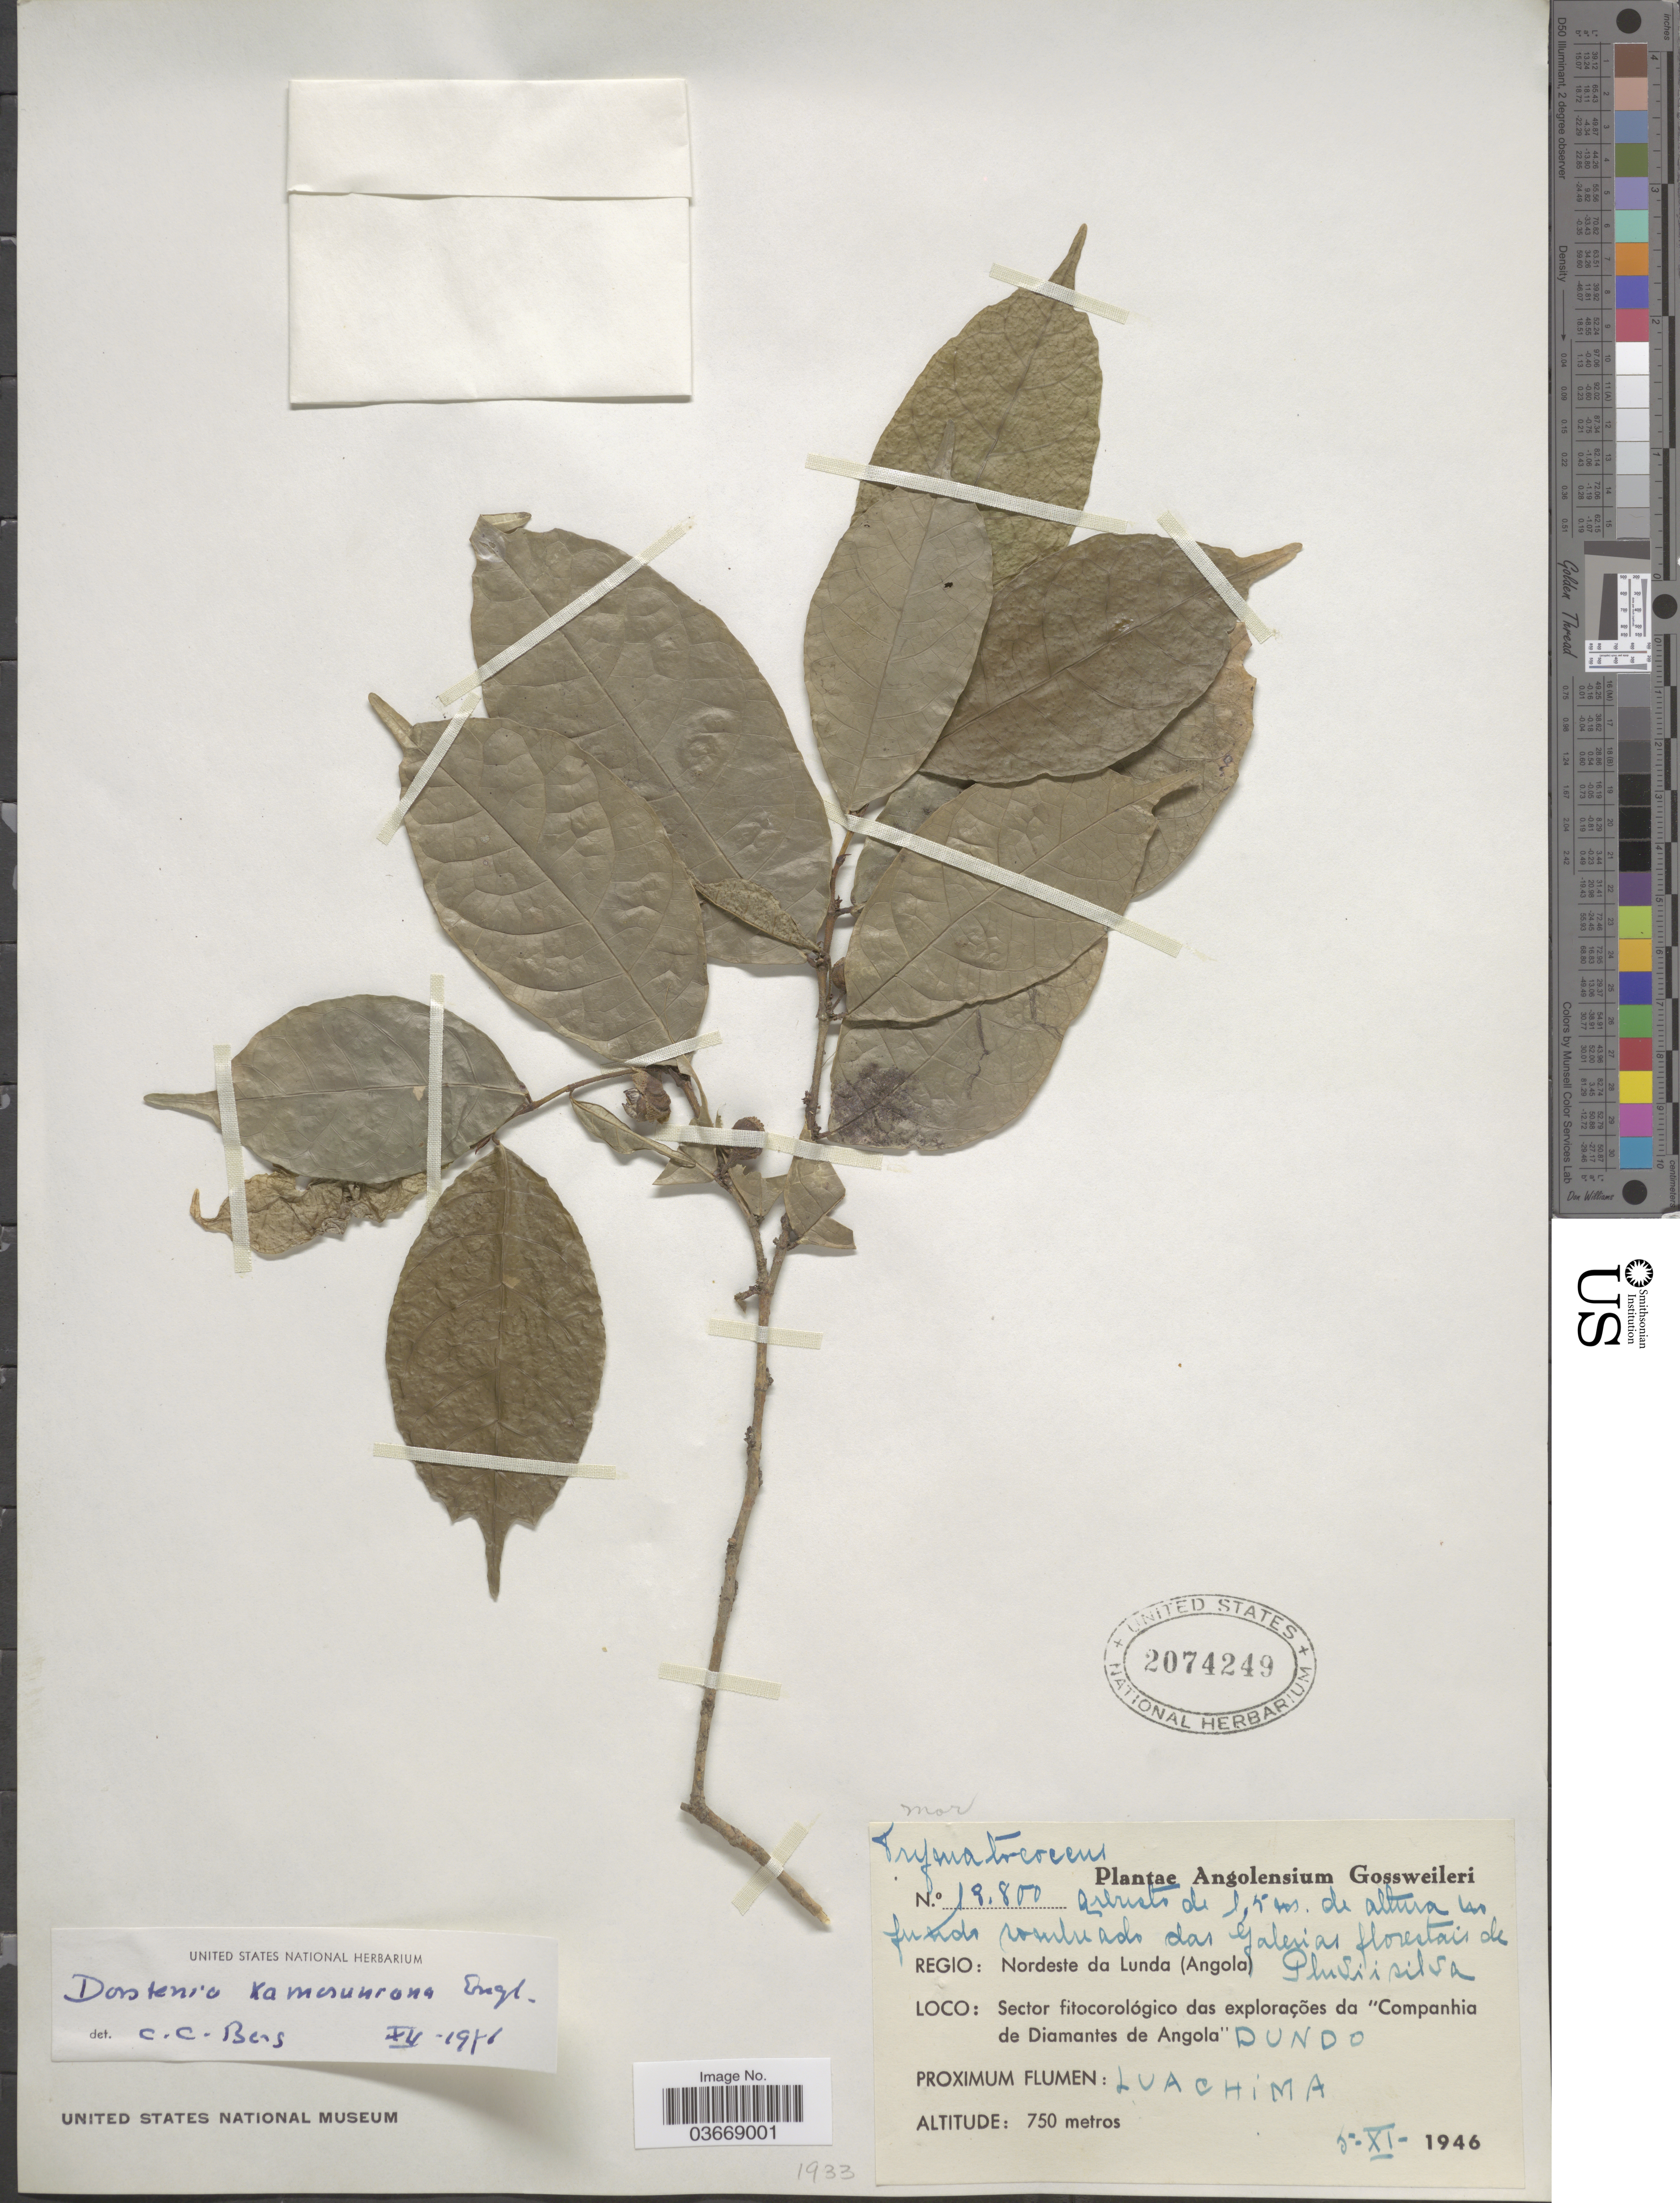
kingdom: Plantae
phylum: Tracheophyta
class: Magnoliopsida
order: Rosales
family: Moraceae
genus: Dorstenia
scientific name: Dorstenia kameruniana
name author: Engl.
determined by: Berg, C. C.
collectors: -. Gossweiler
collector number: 18800*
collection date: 1946-11-05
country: Angola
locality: Regio: Nordeste da Lunda. Sector fitocorológico das explorações da 'Companhia de Diamantes de Angola' Dundo.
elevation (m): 750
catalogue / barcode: US 2074249